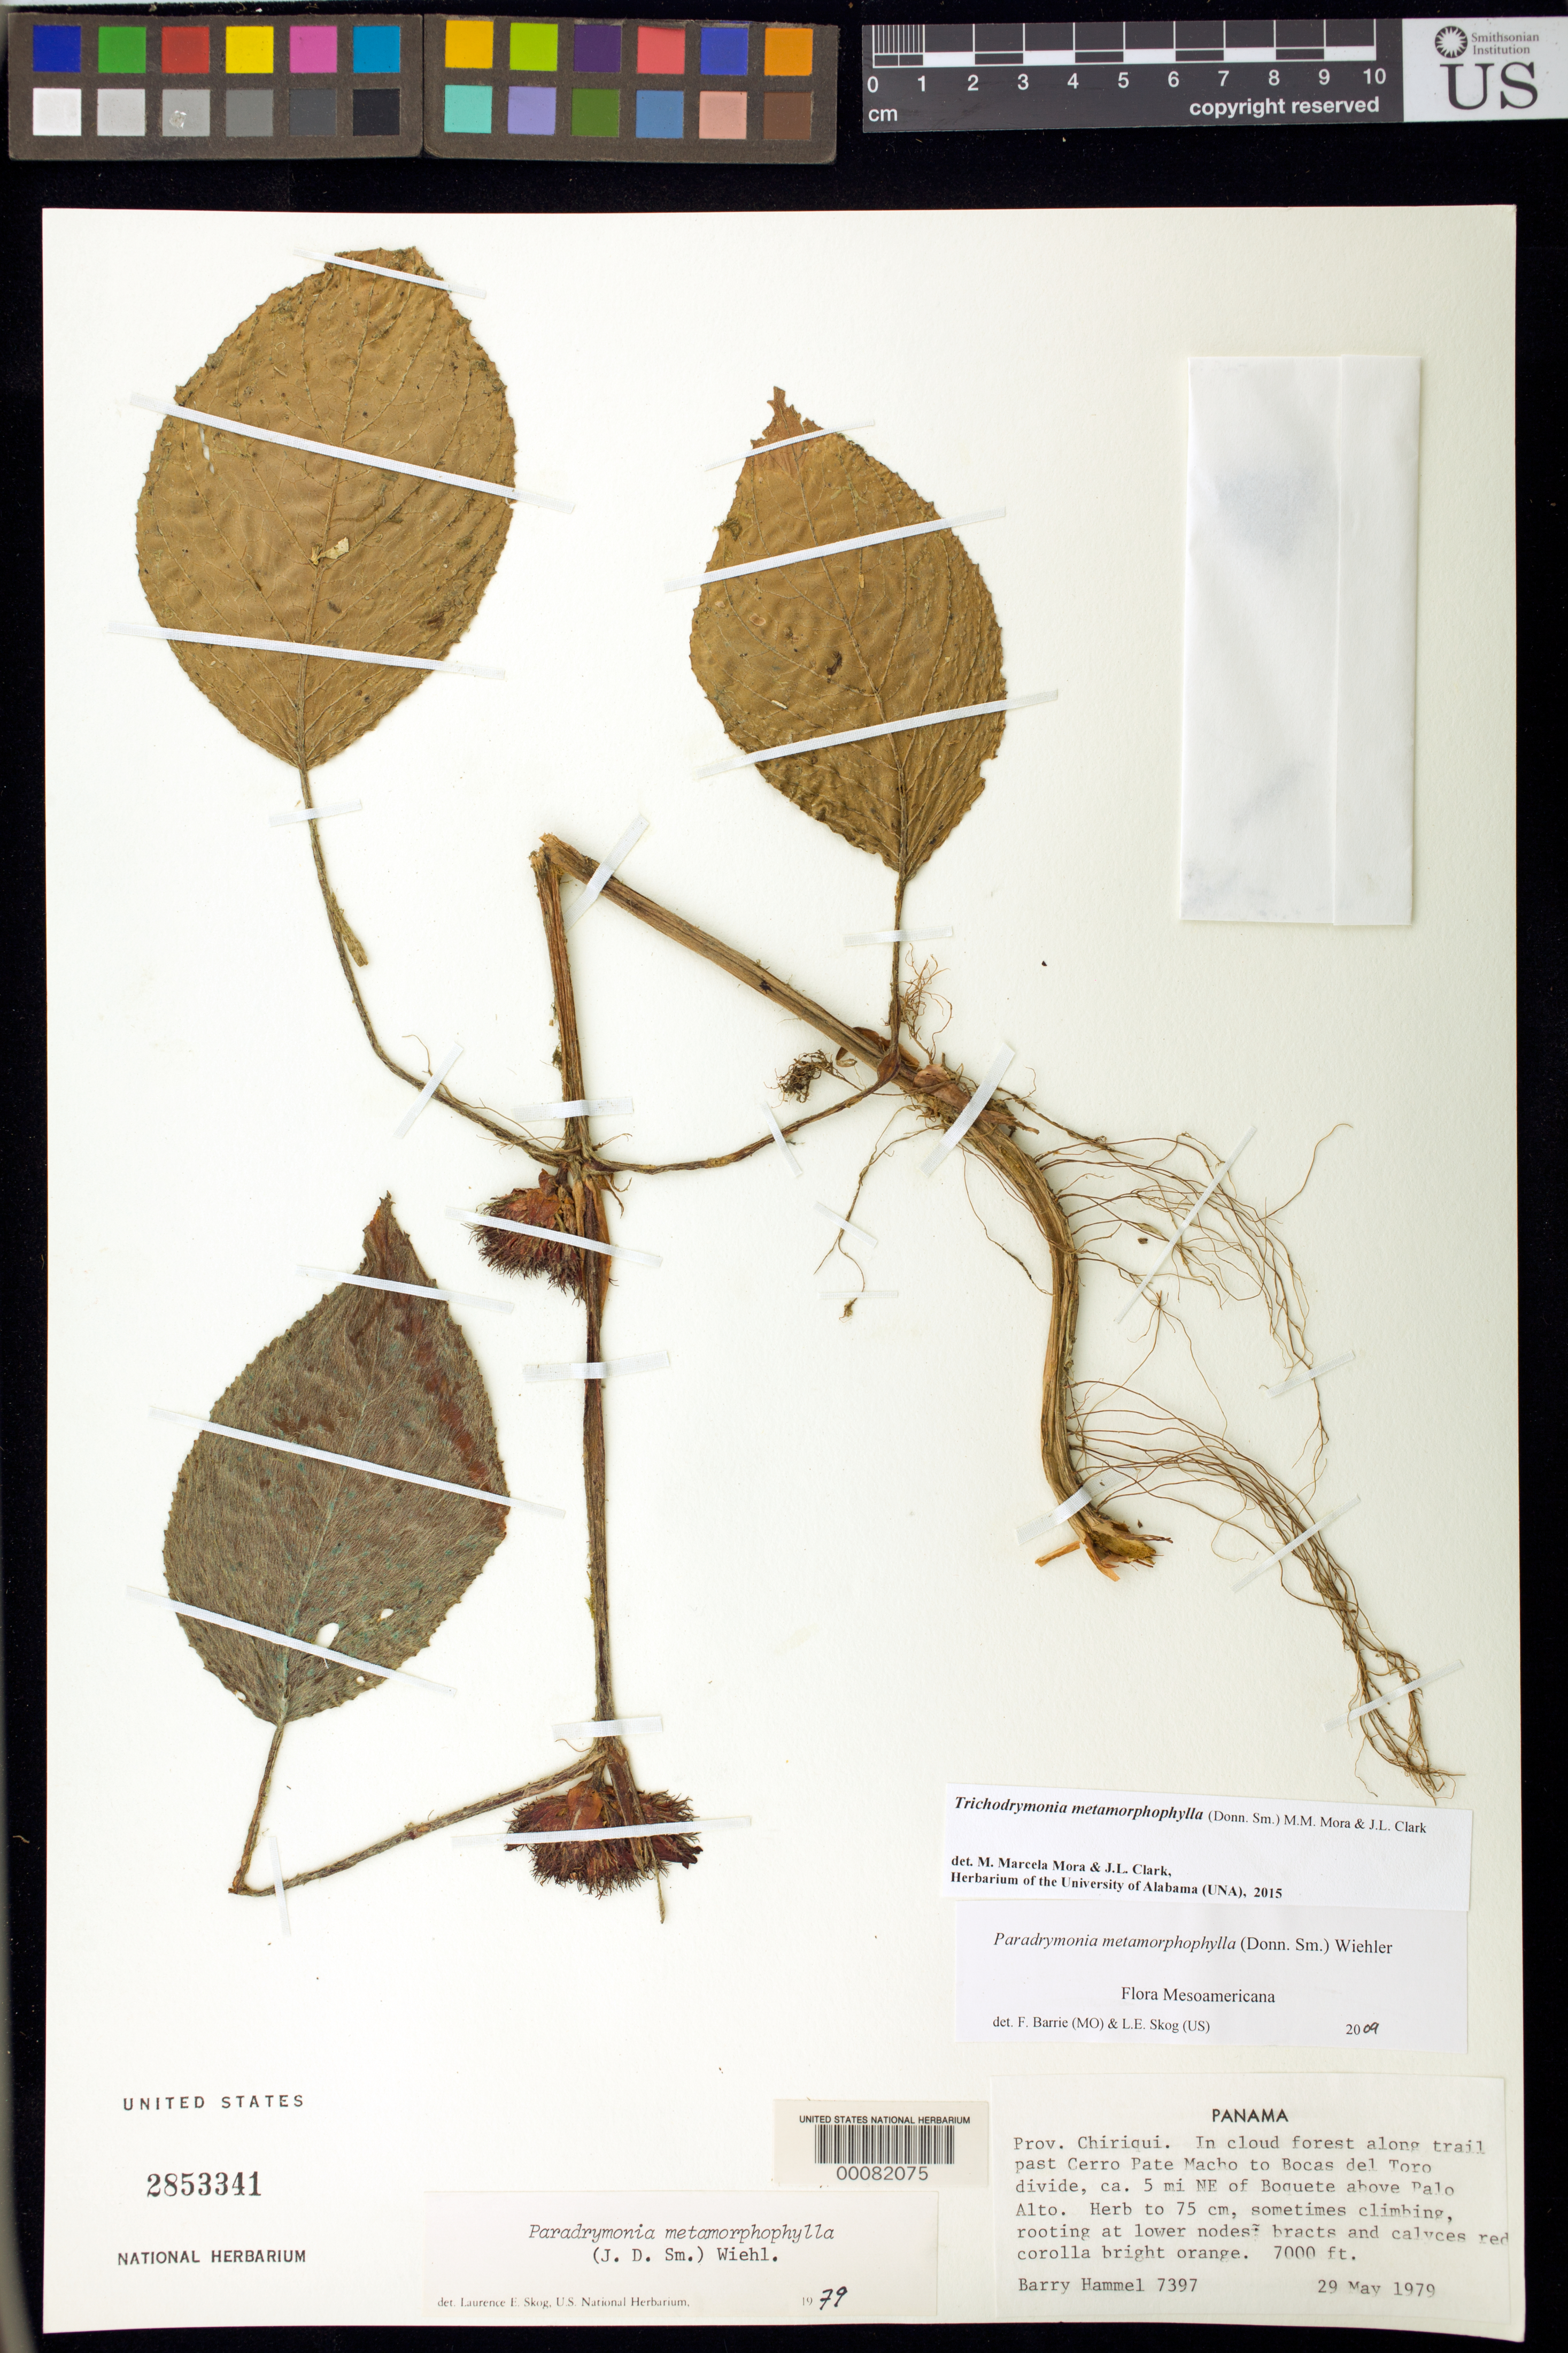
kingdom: Plantae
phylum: Tracheophyta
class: Magnoliopsida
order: Lamiales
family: Gesneriaceae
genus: Trichodrymonia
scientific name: Trichodrymonia metamorphophylla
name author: (Donn. Sm.) M.M. Mora & J.L. Clark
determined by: Mora, M. M.; Clark, J. L.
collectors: B. Hammel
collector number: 7397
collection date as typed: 29 May 1979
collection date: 1979-05-29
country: Panama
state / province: Chiriquí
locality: Past Cerro Pate Macho to Bocas del Toro divide, about 5 mi NE of Boquete above Palo Alto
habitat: In cloud forest along trail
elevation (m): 2134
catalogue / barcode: US 2853341